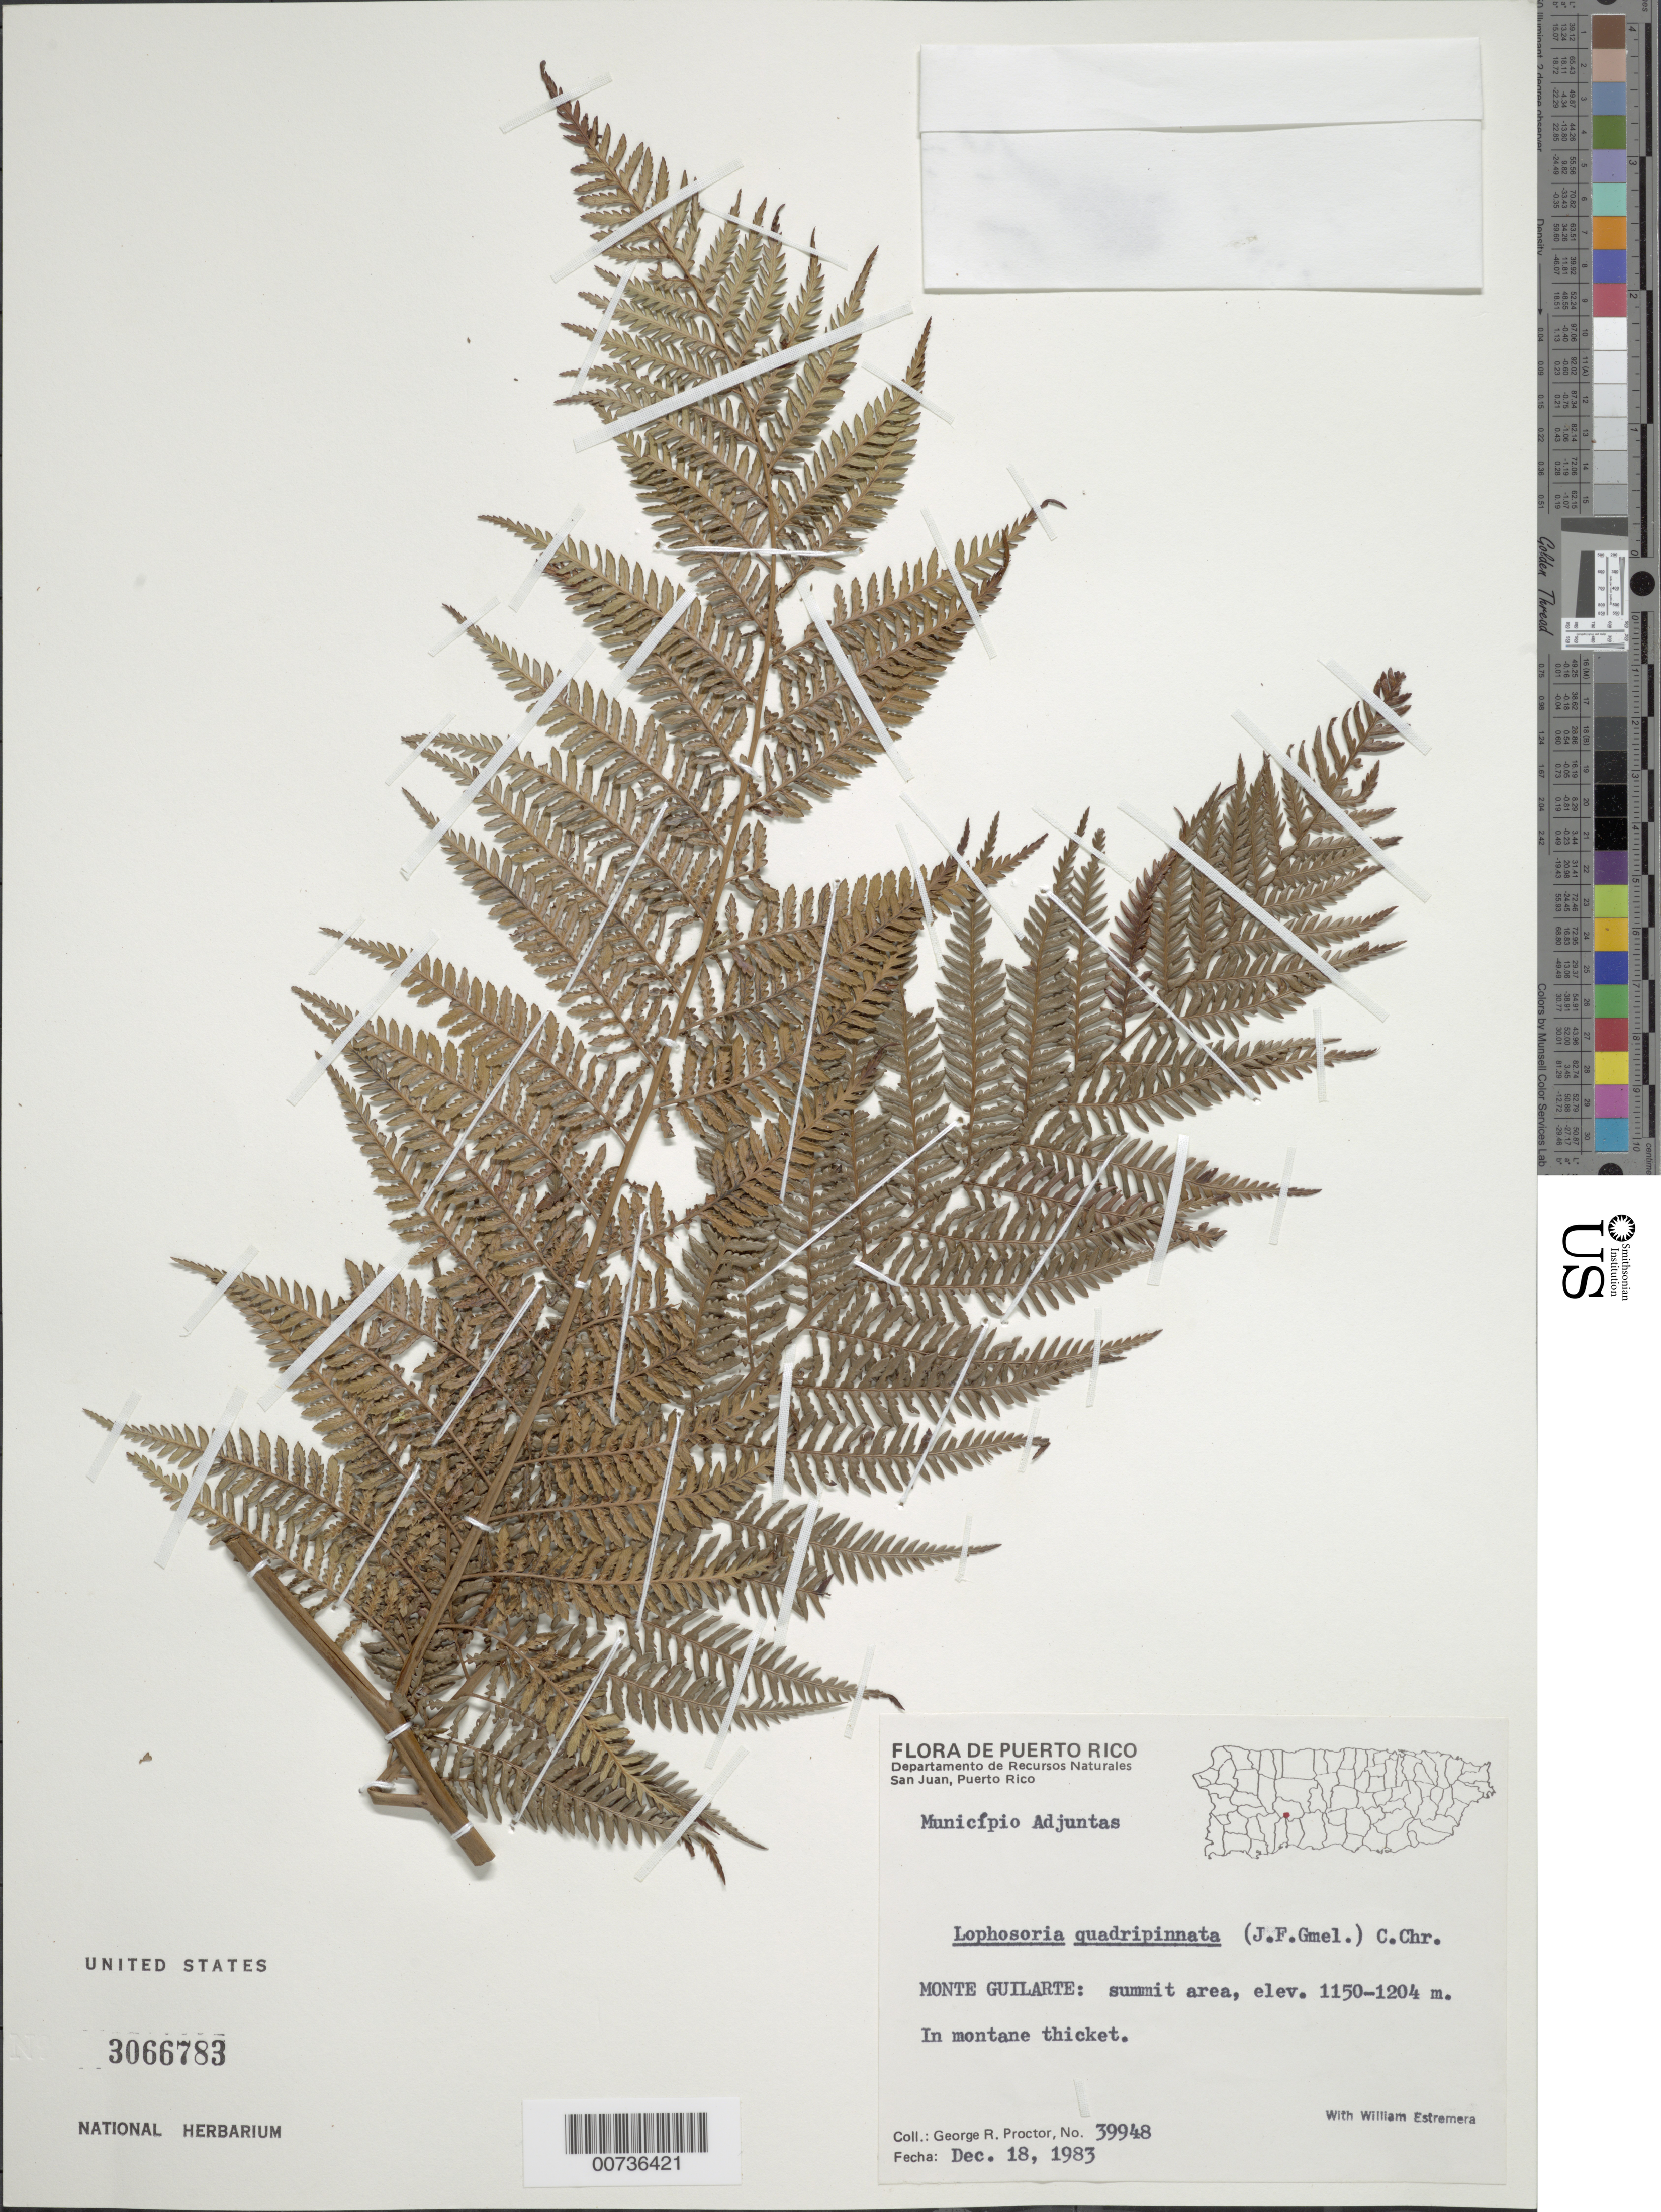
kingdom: Plantae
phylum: Tracheophyta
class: Polypodiopsida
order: Cyatheales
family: Dicksoniaceae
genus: Lophosoria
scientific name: Lophosoria quadripinnata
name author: (J.F. Gmel.) C. Chr.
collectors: G. R. Proctor & W. Estremera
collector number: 39948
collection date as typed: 18 Dec 1983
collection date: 1983-12-18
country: Puerto Rico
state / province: Adjuntas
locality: Monte Guilarte: summit area, Municipio Adjuntas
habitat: In montane thicket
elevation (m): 1150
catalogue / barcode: US 3066783